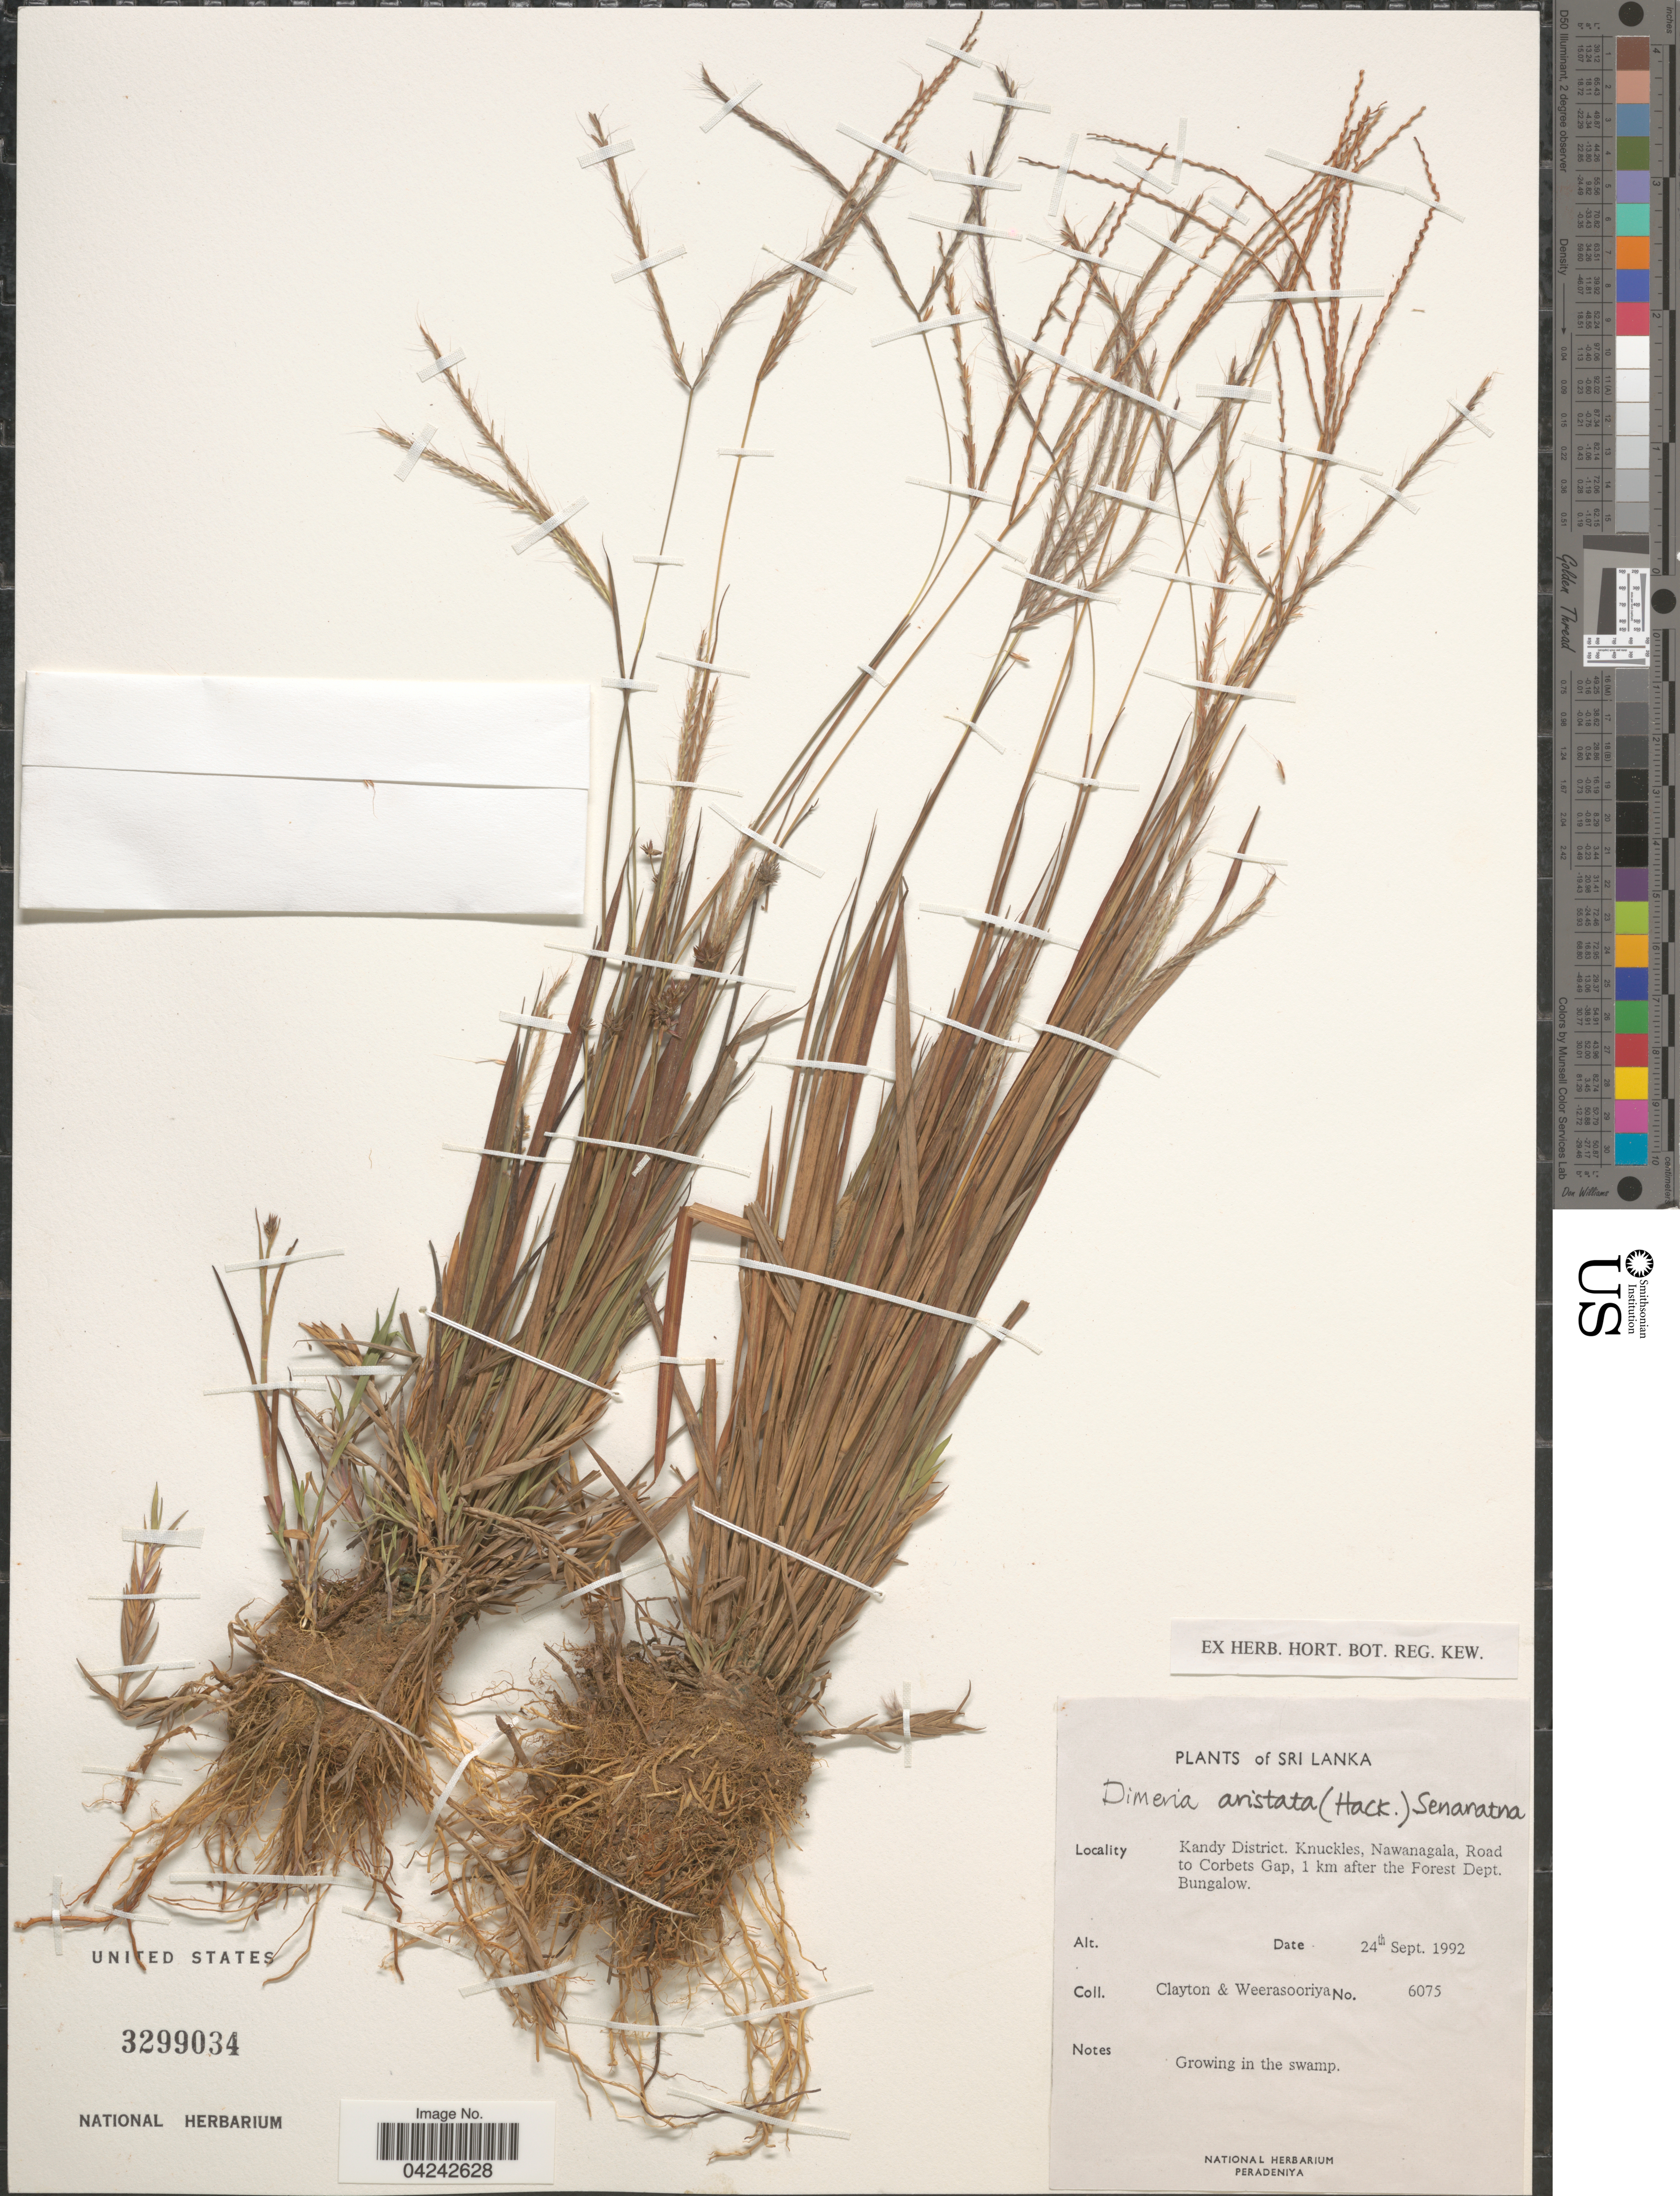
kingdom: Plantae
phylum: Tracheophyta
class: Liliopsida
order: Poales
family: Poaceae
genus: Dimeria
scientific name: Dimeria avenacea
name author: (Retz.) C.E.C. Fisch.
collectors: Clayton & Weerasooriya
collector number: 6075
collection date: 1992-09-24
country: Sri Lanka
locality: Kandy District. Knuckles, Nawanagala, Road to Corbets Gap, 1 km after the Forest Dept. Bungalow.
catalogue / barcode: US 3299034